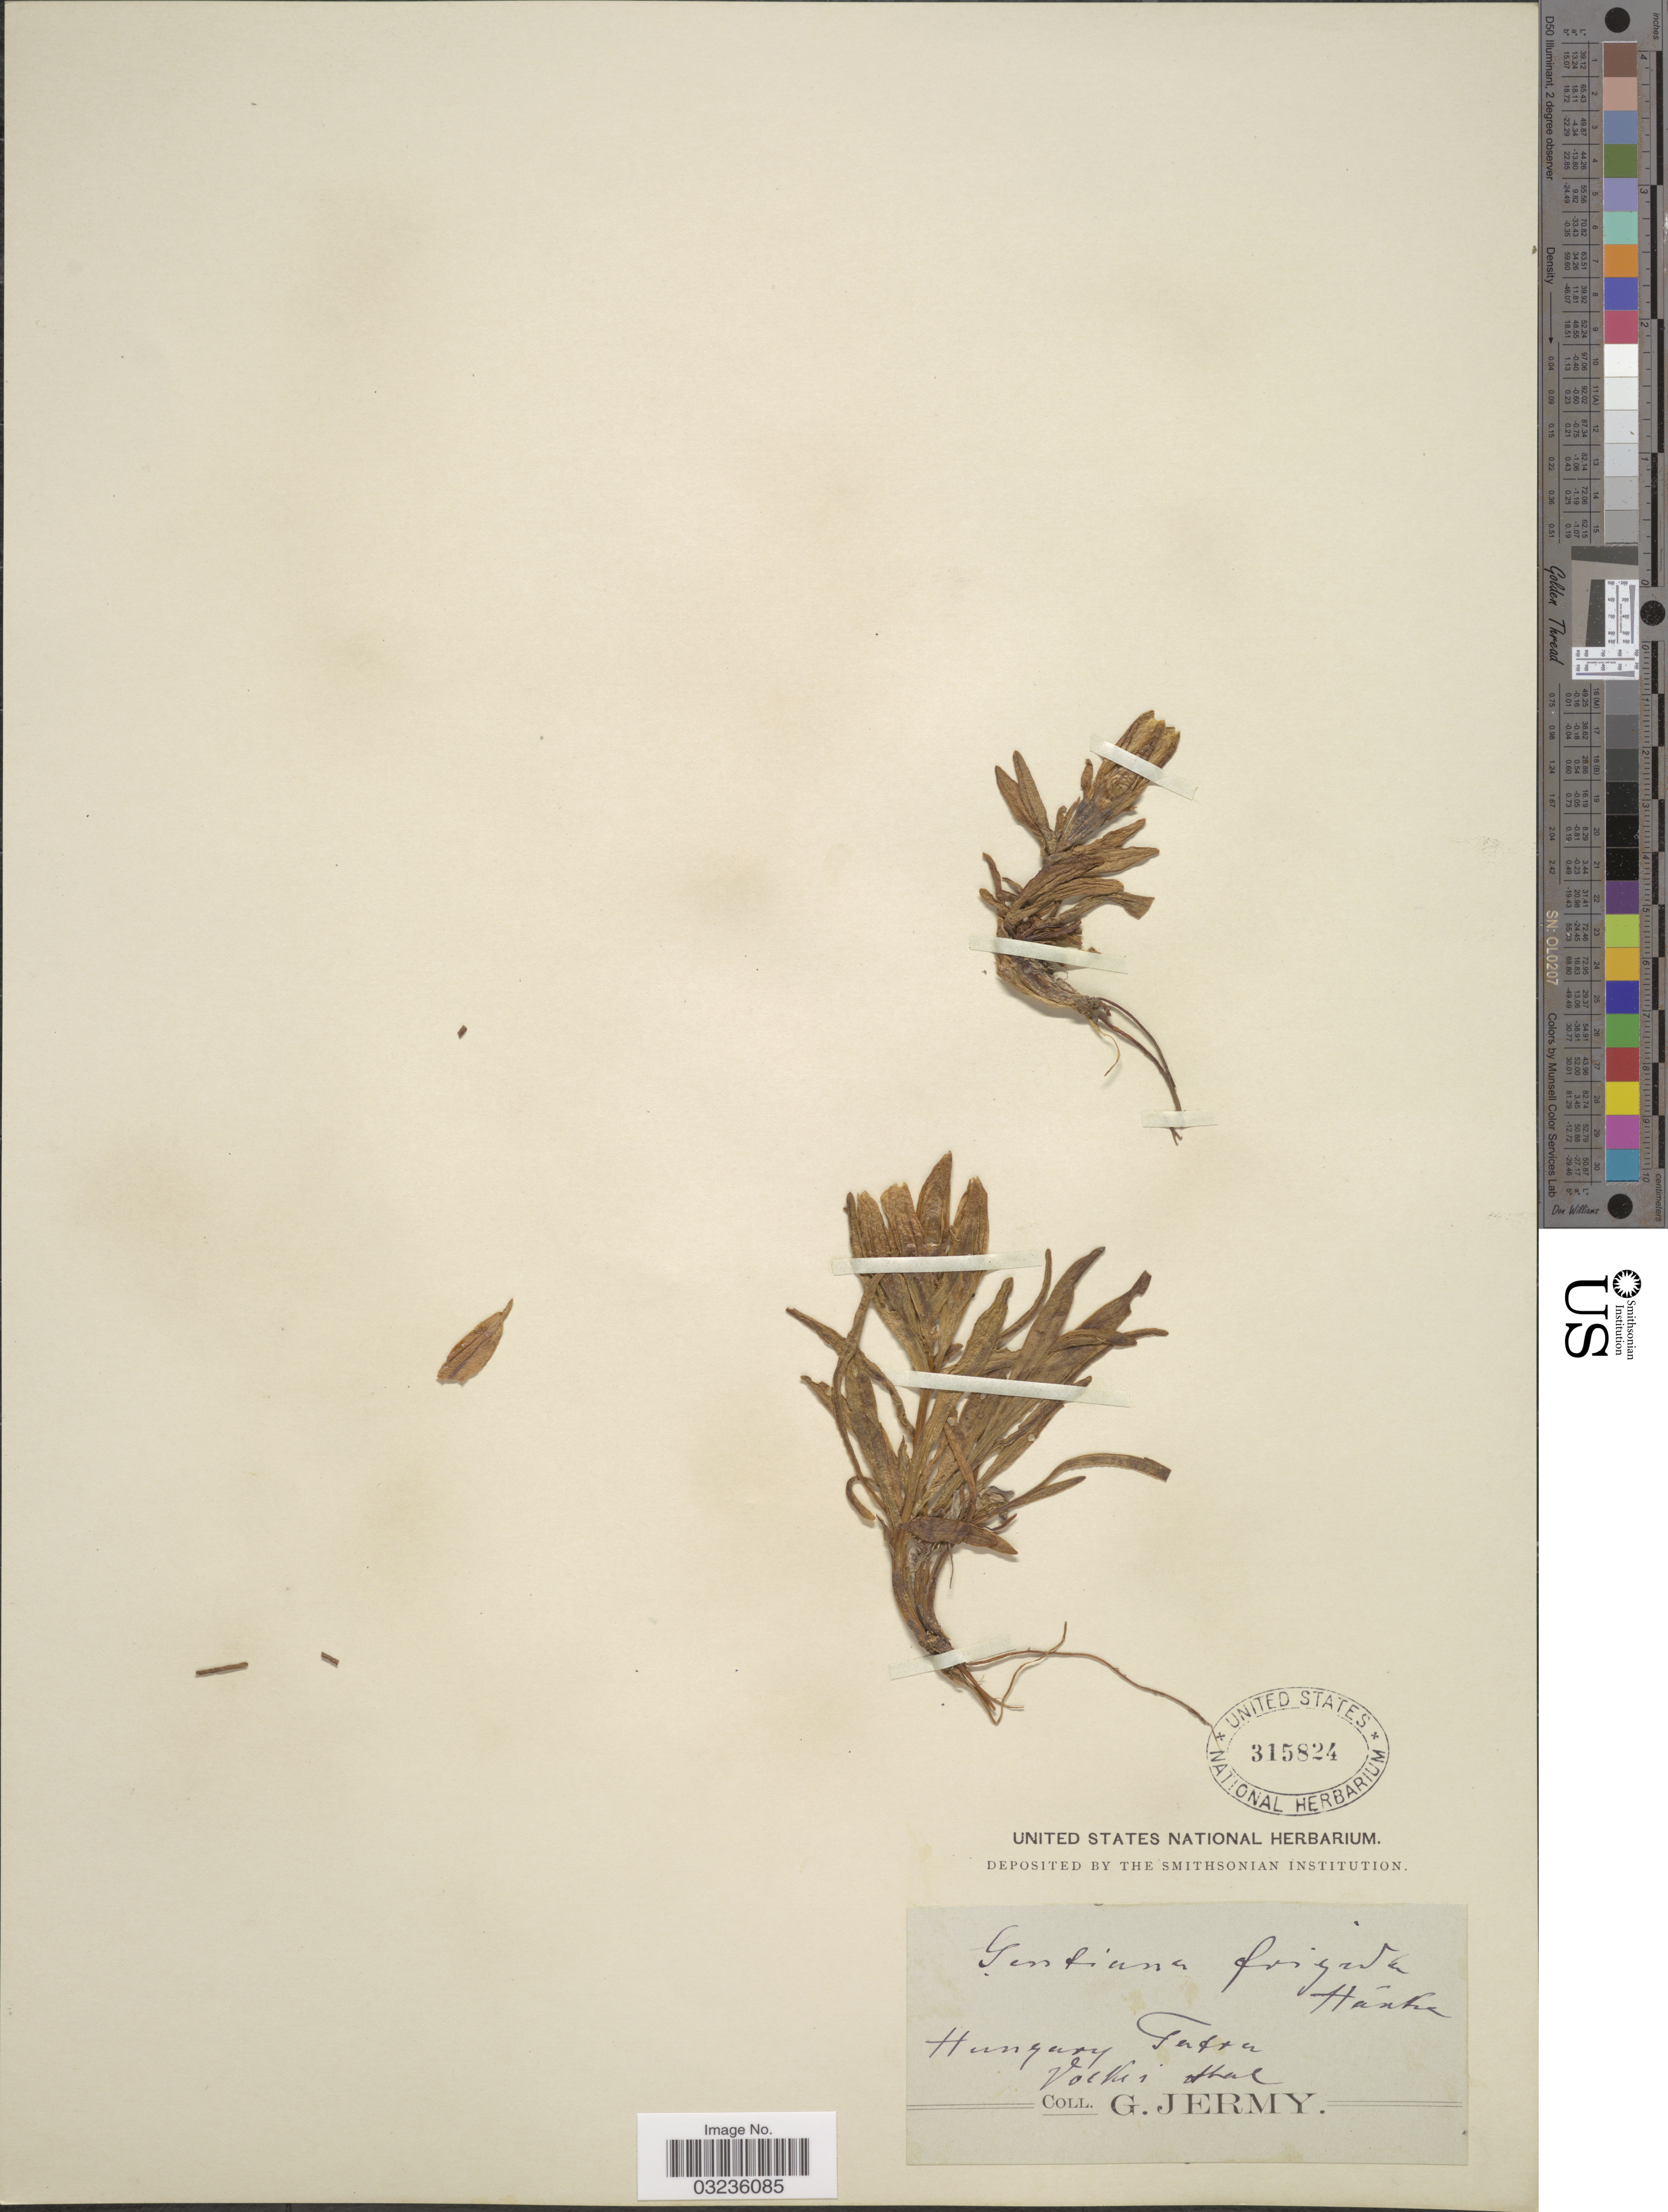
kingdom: Plantae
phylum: Tracheophyta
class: Magnoliopsida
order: Gentianales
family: Gentianaceae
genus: Gentiana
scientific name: Gentiana frigida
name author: Haenke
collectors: G. Jermy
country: Hungary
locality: Hungary, Tatra, Vockis [interpreted] thal [interpreted].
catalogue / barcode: US 315824